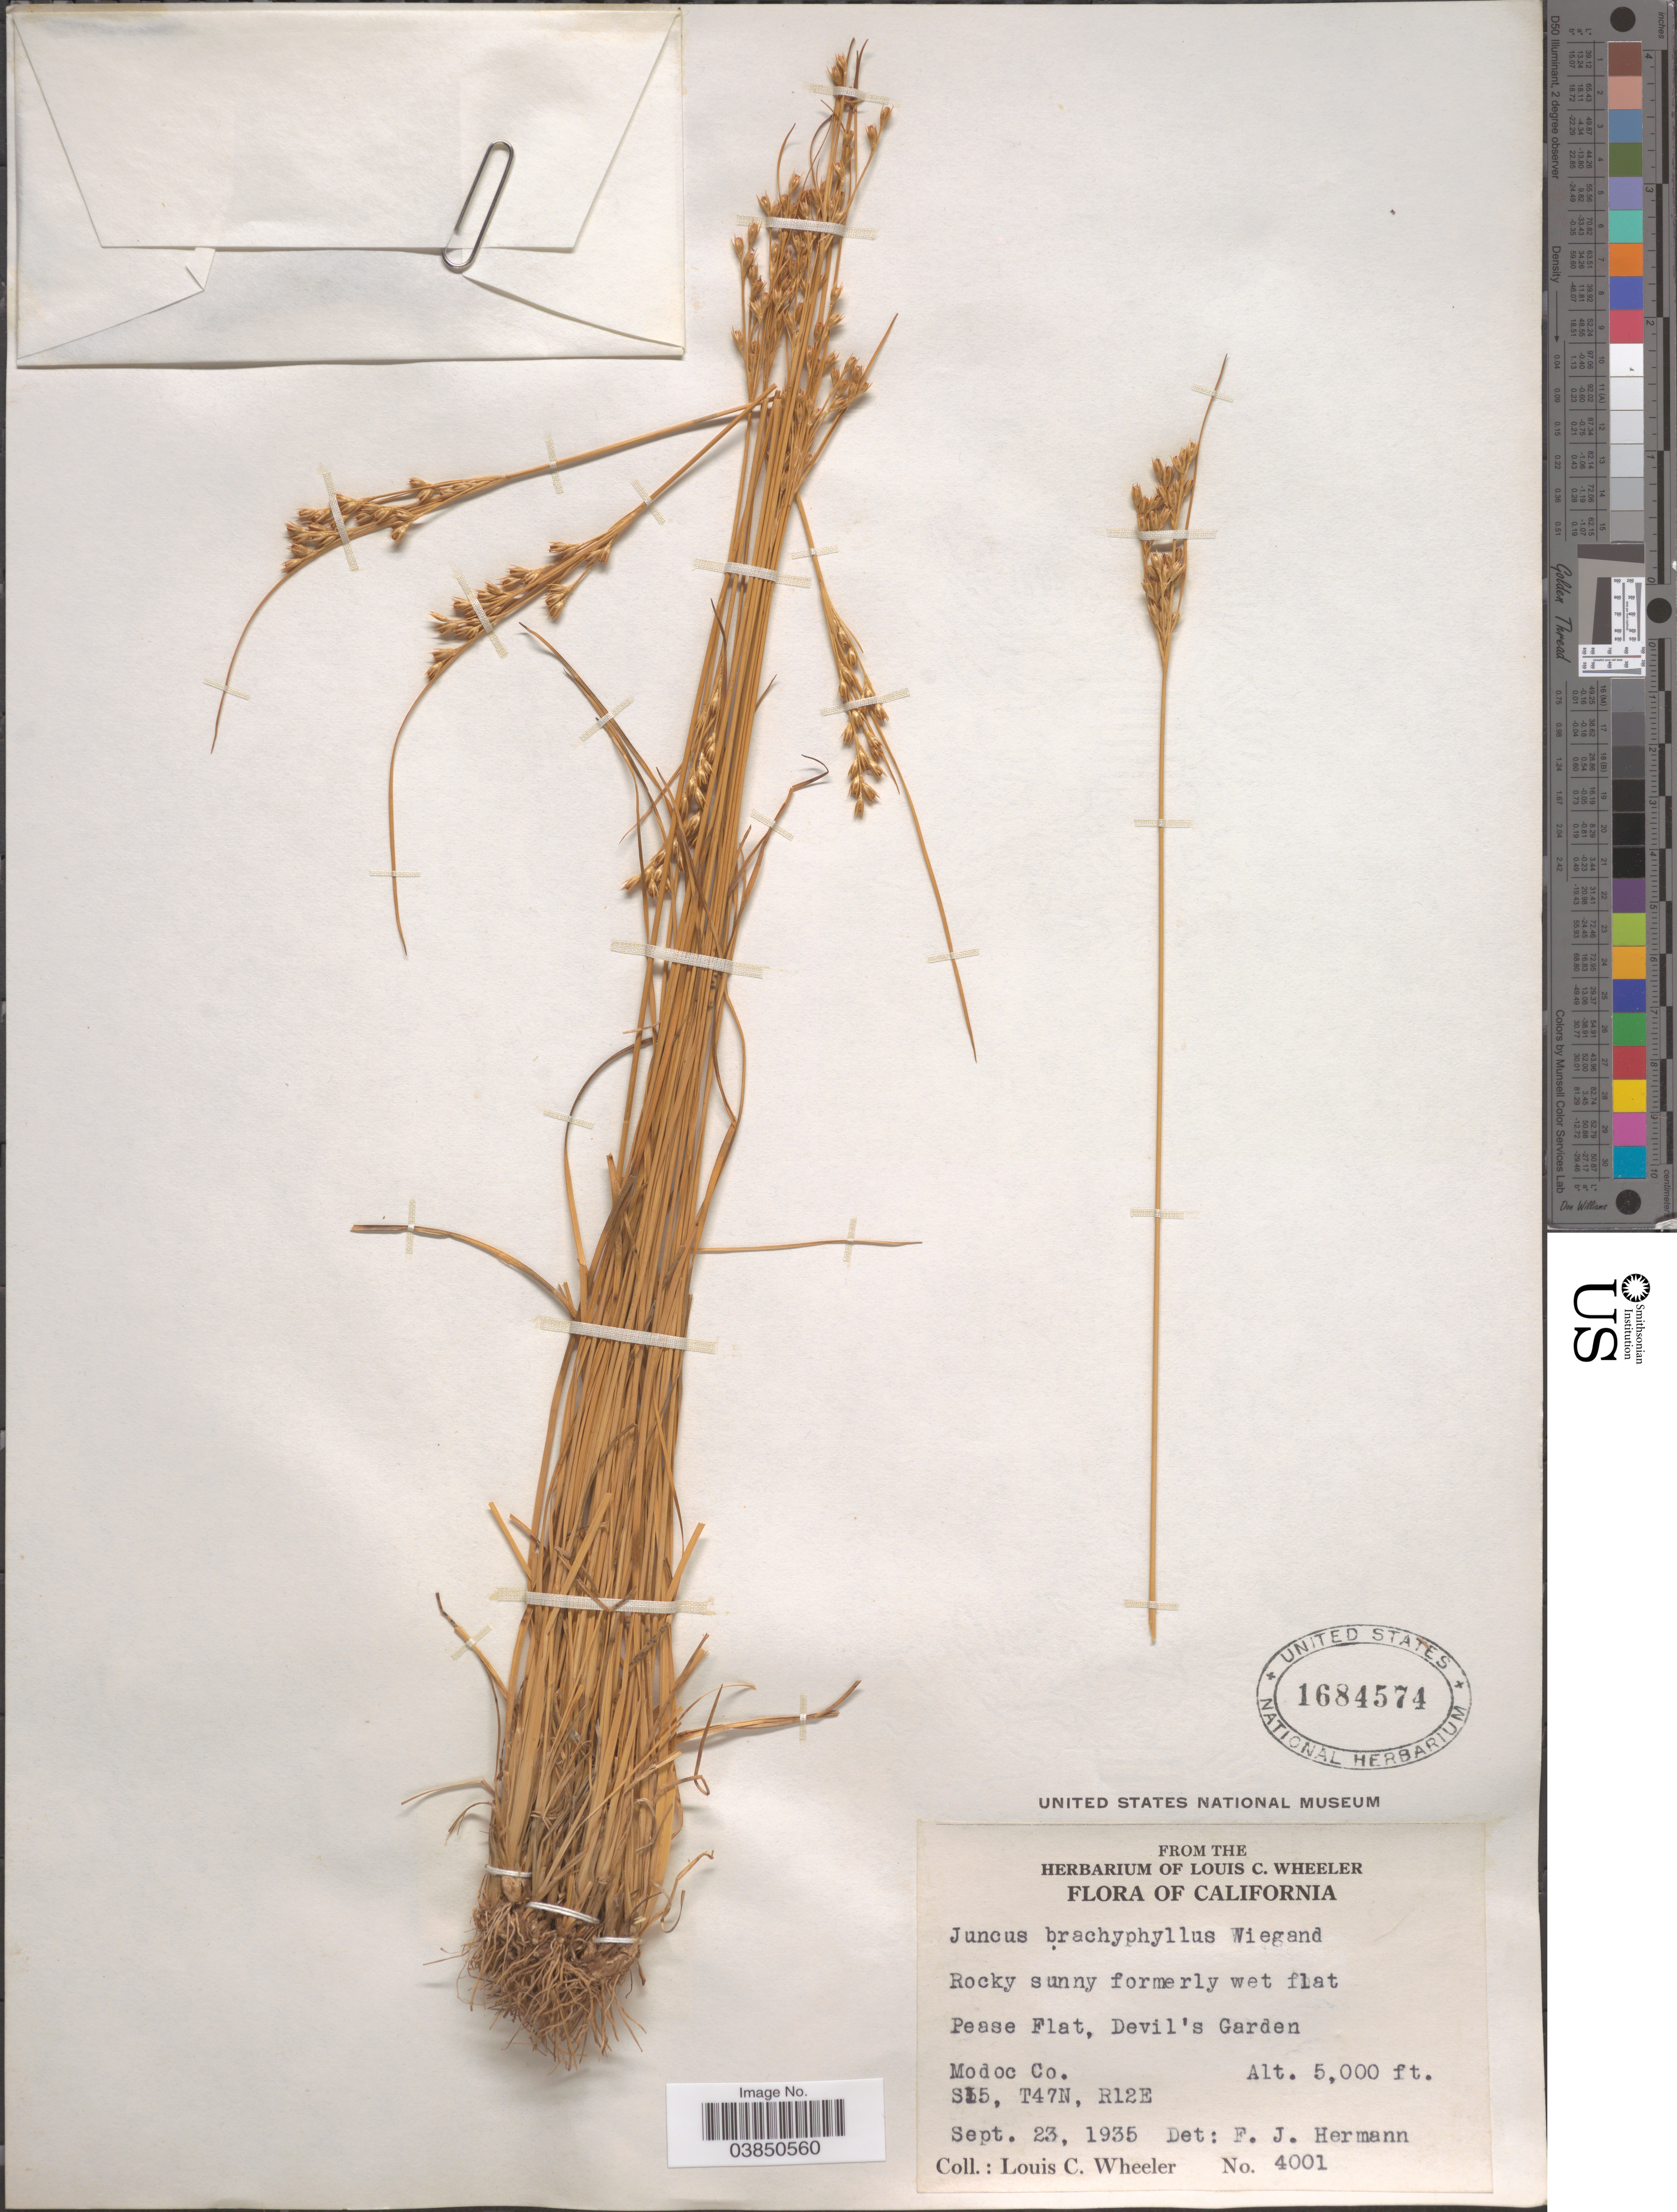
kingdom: Plantae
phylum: Tracheophyta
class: Liliopsida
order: Poales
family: Juncaceae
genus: Juncus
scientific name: Juncus brachycephalus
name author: (Engelm.) Buchenau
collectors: L. C. Wheeler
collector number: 4001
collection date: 1935-09-23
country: United States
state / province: California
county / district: Modoc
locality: Pease Flat, Devil's Garden. Modoc Co. S15, T47N, R12E.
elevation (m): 1524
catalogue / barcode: US 1684574